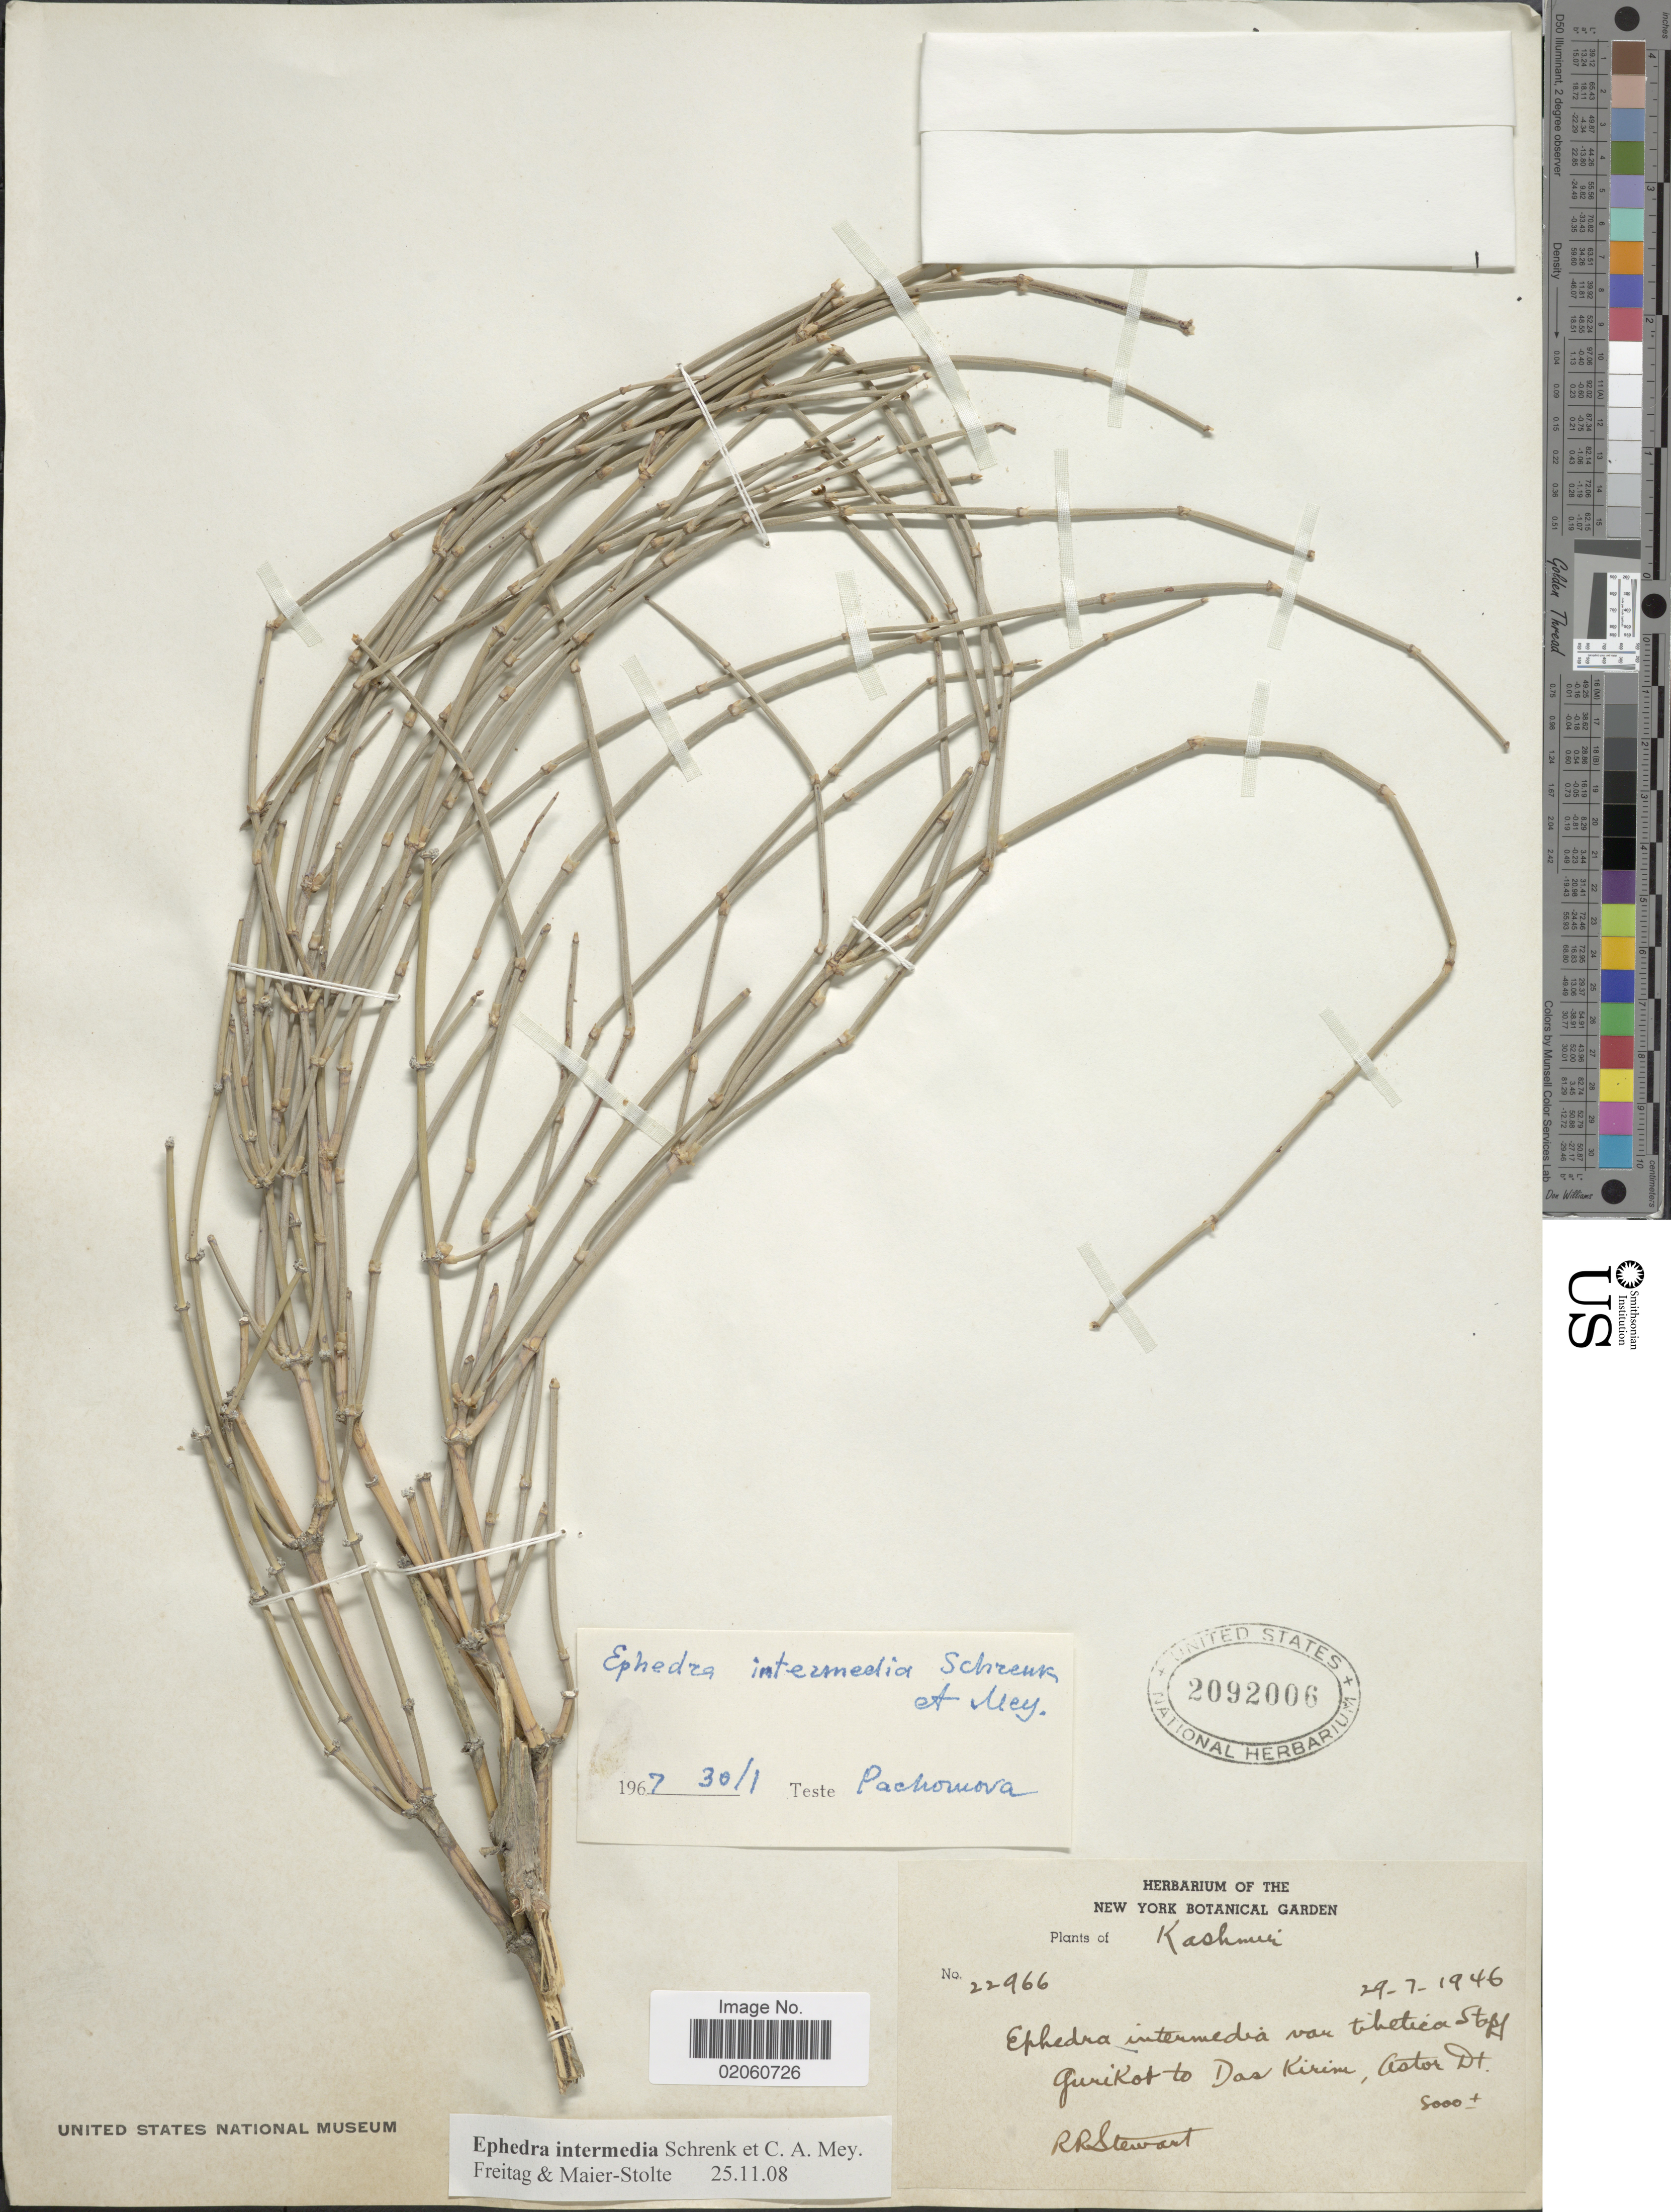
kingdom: Plantae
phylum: Tracheophyta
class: Gnetopsida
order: Ephedrales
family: Ephedraceae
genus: Ephedra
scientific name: Ephedra intermedia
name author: Schrenk ex C.A. Mey.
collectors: R. R. Stewart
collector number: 22966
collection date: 1946-07-29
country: Pakistan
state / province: Gilgit-Baltistan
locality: Kashmir, Gurikot to Das Kirim, Astor Dt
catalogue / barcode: US 2092006